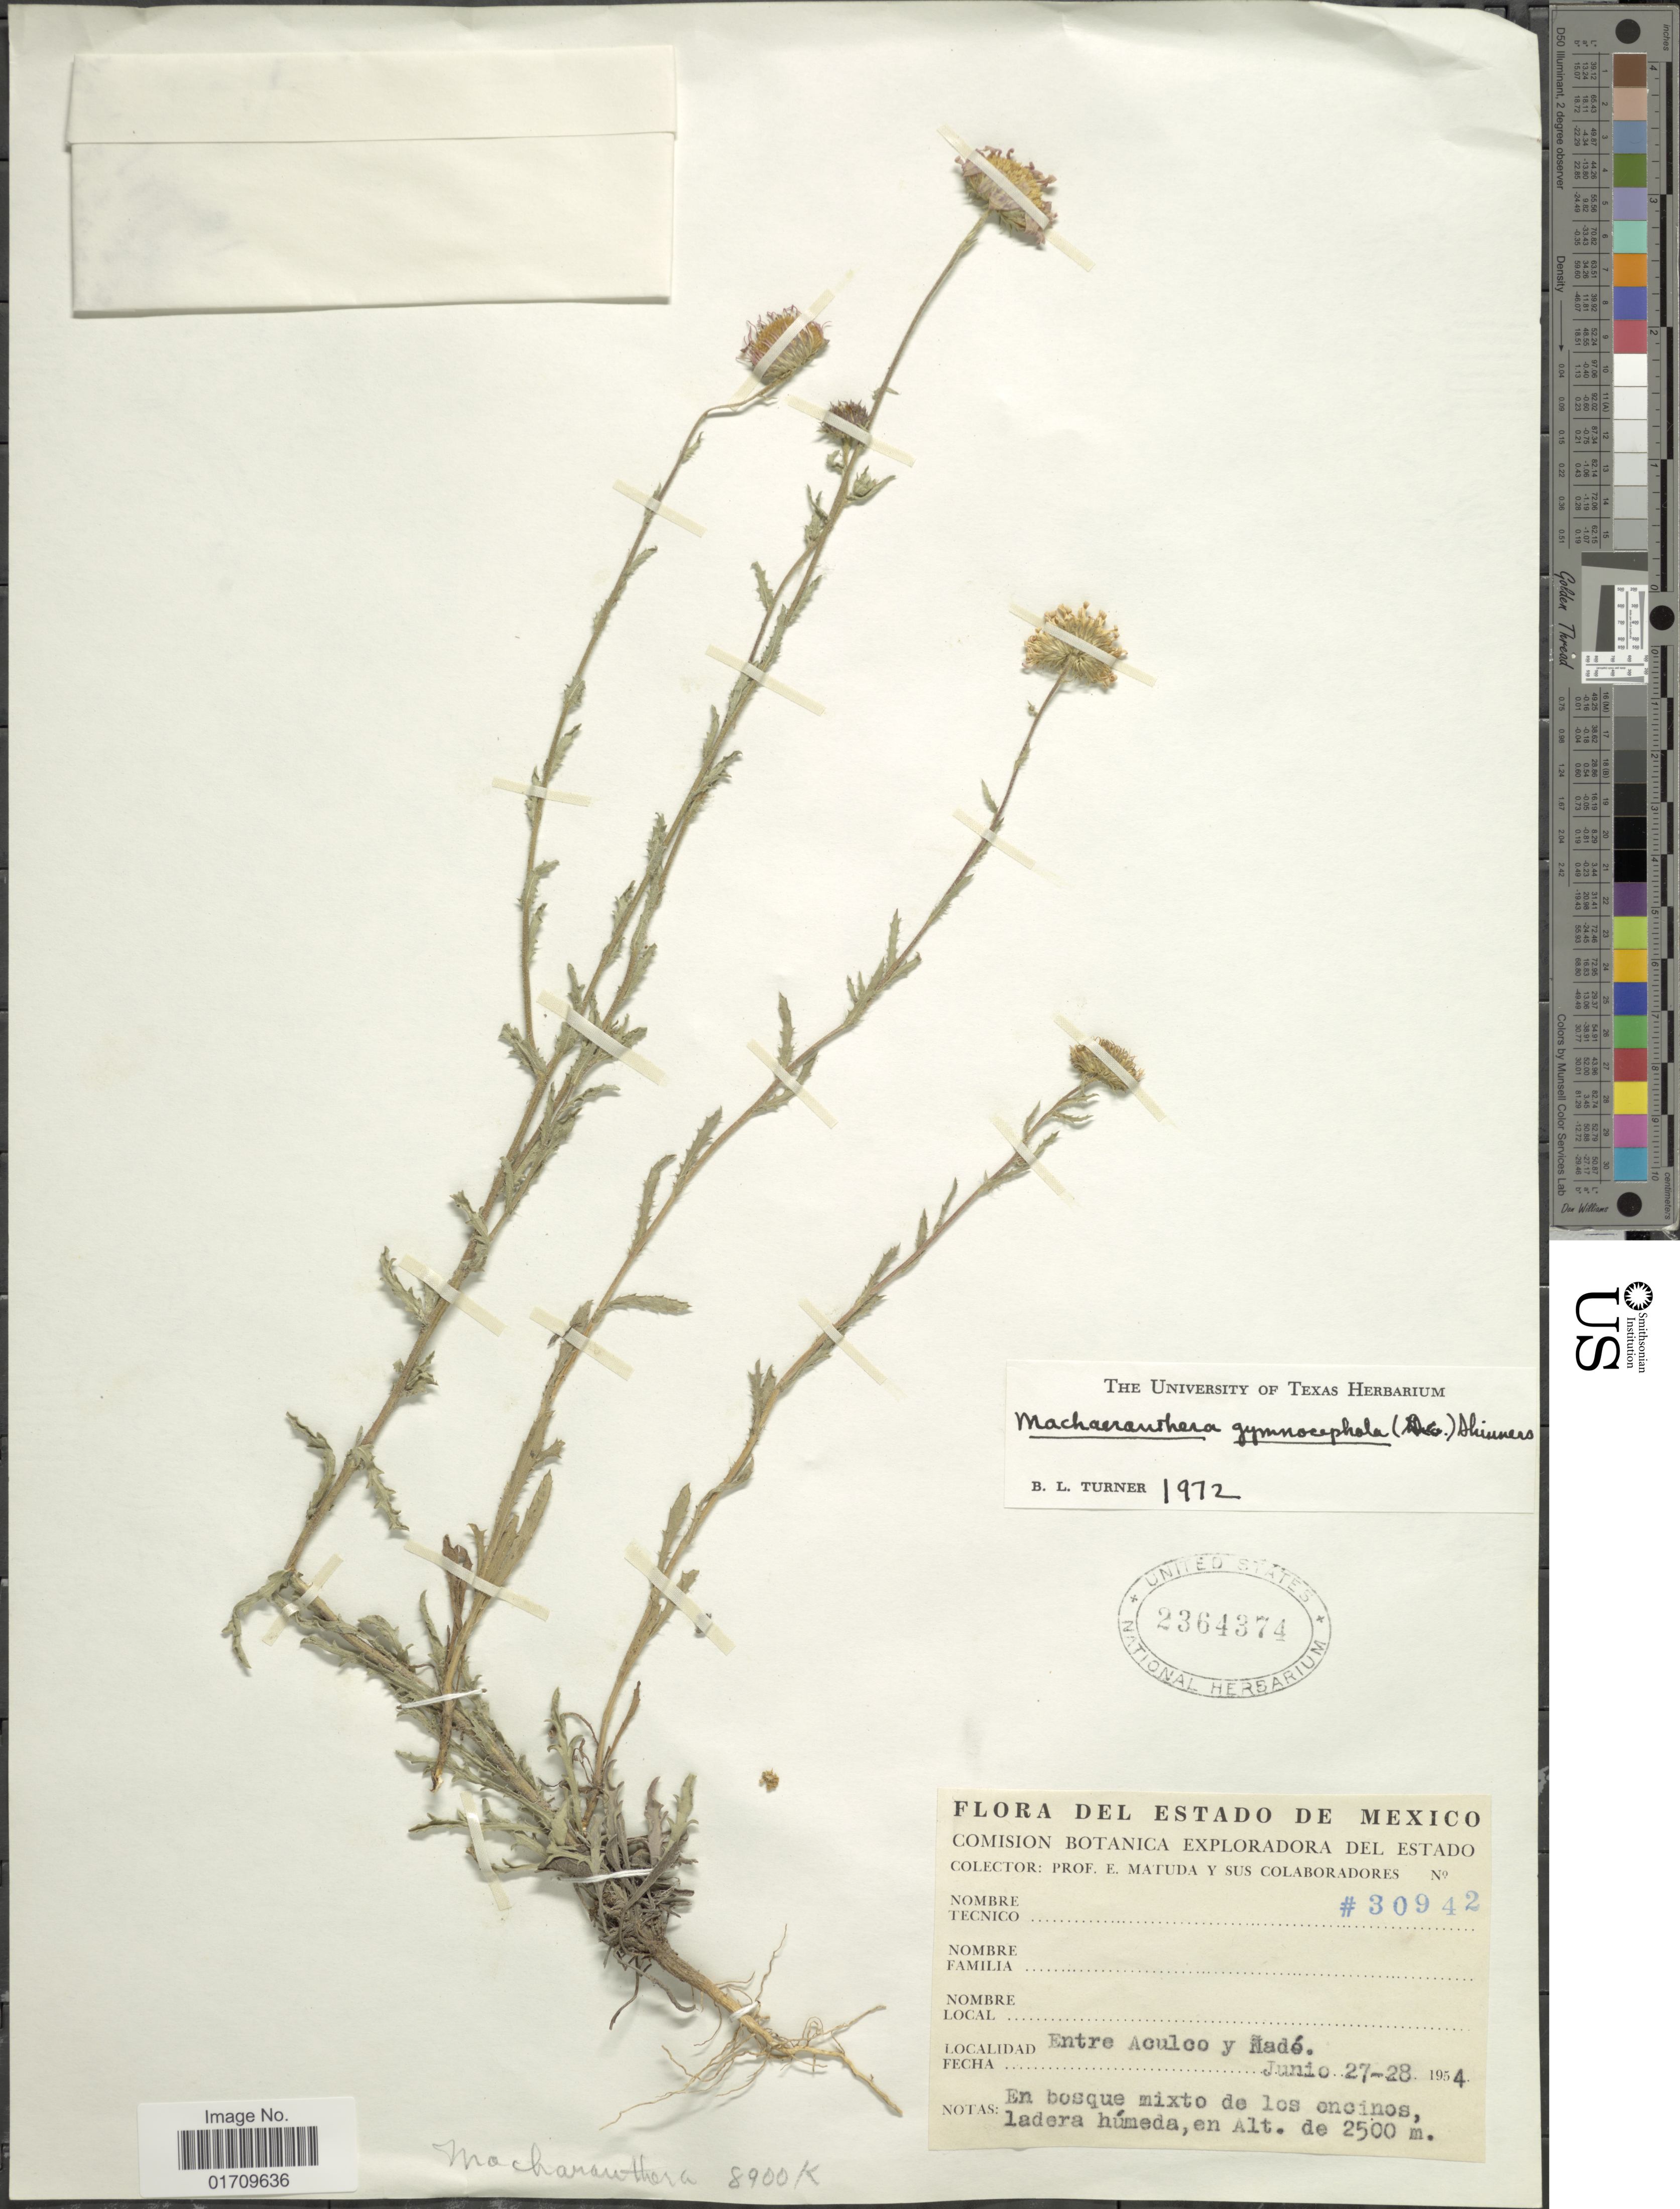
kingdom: Plantae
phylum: Tracheophyta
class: Magnoliopsida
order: Asterales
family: Asteraceae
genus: Machaeranthera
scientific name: Machaeranthera gymnocephala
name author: (DC.) Shinners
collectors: E. Matuda & et al.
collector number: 30942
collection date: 1954-06-27/1954-06-28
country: Mexico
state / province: México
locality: Entre Aculco y Nade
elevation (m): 2500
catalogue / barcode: US 2364374